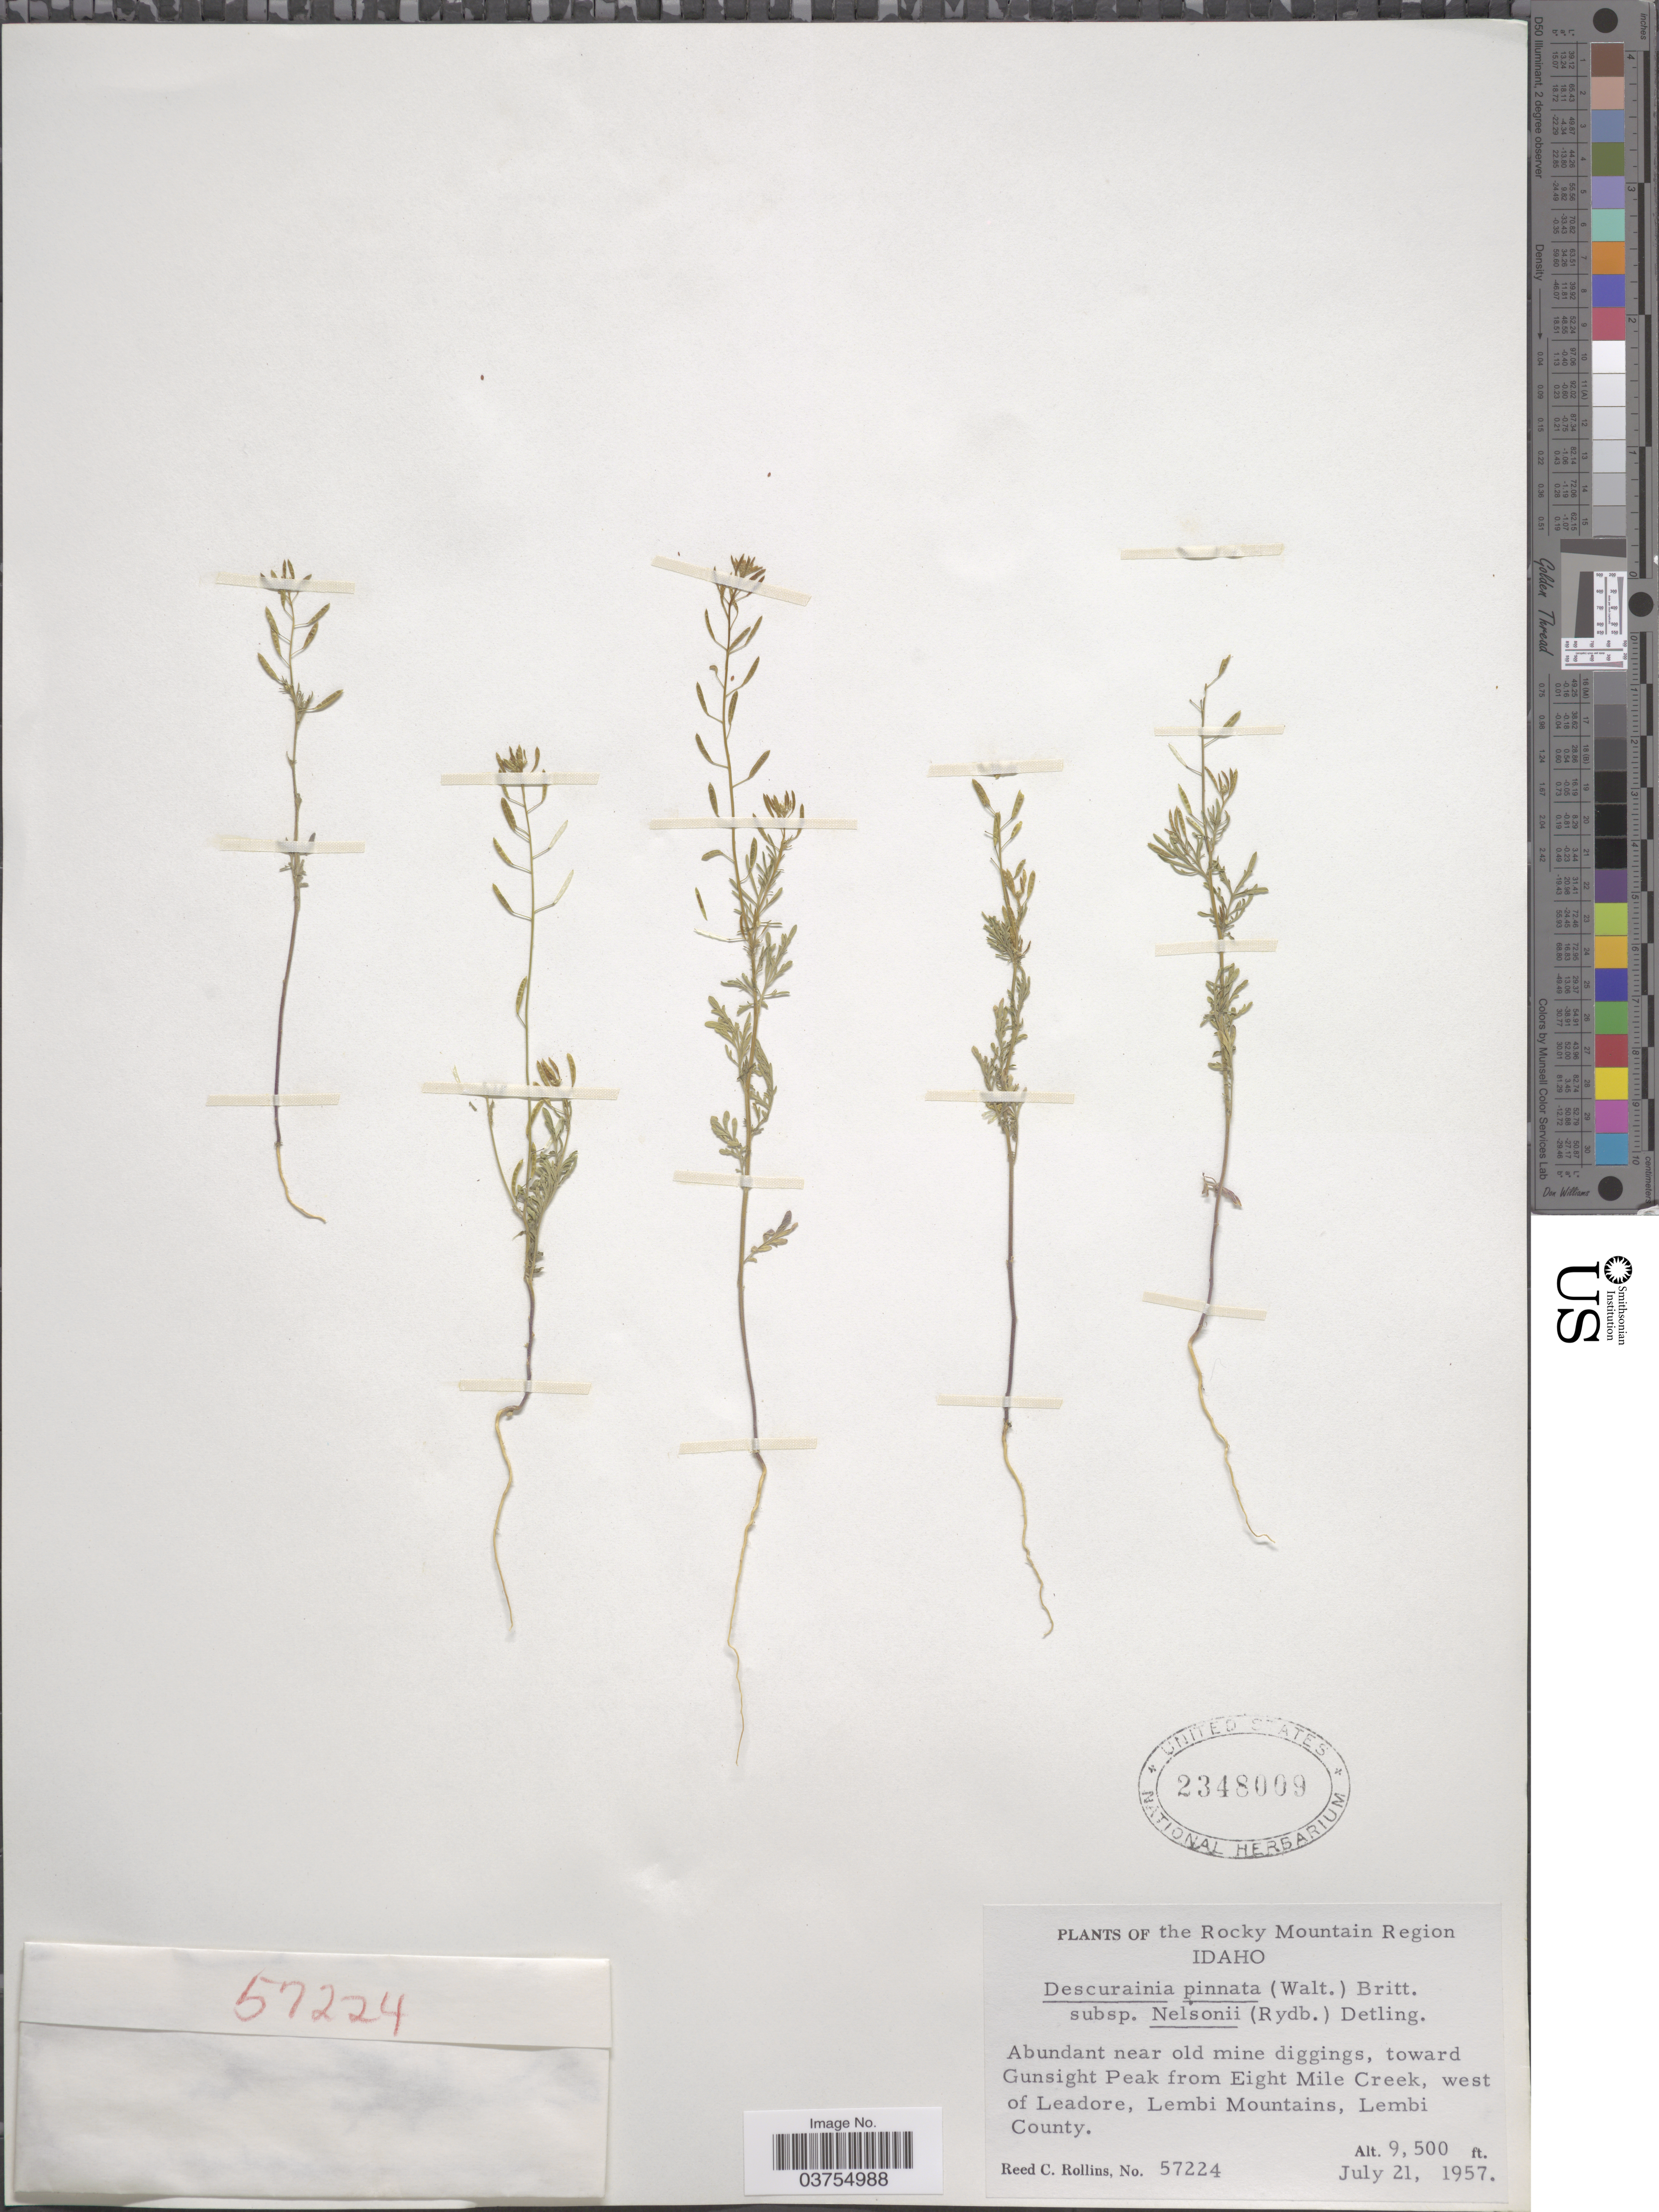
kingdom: Plantae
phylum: Tracheophyta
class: Magnoliopsida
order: Brassicales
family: Brassicaceae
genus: Descurainia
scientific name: Descurainia pinnata subsp. nelsonii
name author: (Rydb.) M. Peck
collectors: R. C. Rollins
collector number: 57224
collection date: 1957-07-21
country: United States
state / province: Idaho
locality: The Rocky Mountain Region. Toward Gunsight Peak from Eight Mile Creek, west of Leadore, Lembi Mountains, Lembi County.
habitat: abundant near old mine diggings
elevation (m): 2896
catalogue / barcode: US 2348009